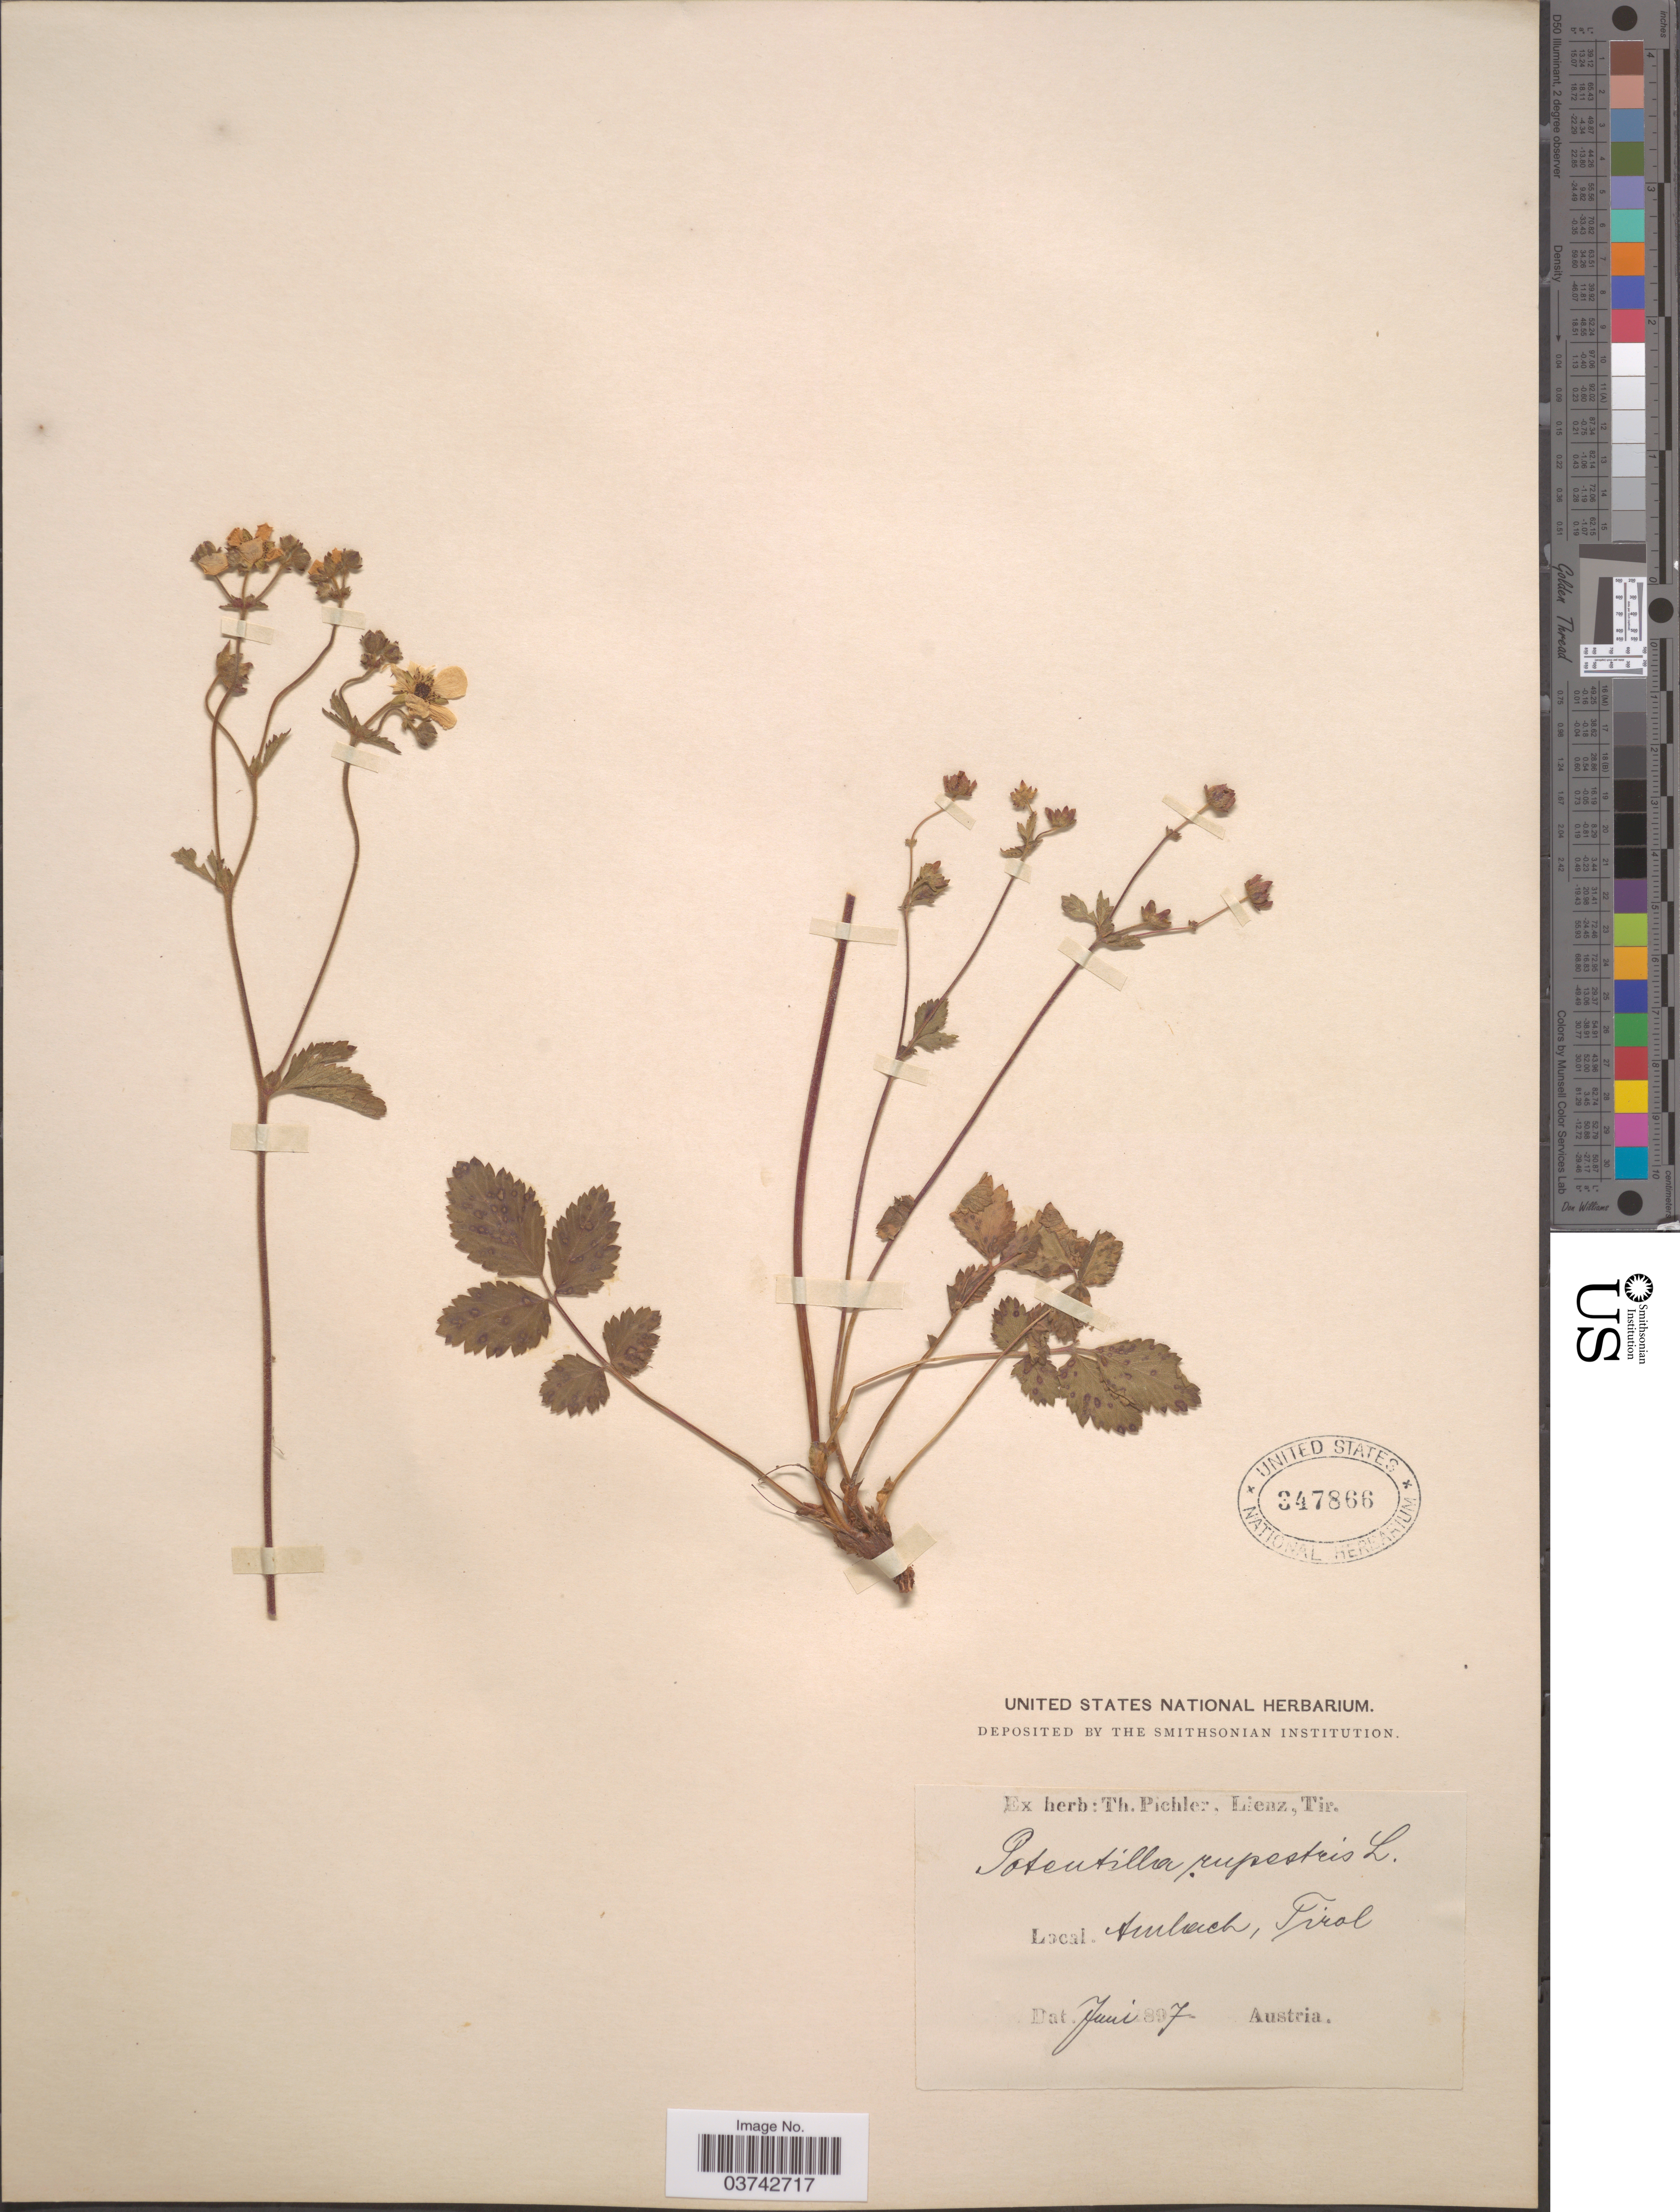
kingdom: Plantae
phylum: Tracheophyta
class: Magnoliopsida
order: Rosales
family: Rosaceae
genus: Drymocallis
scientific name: Drymocallis rupestris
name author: (L.) Soják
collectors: ex herb. T. Pichler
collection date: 1897-06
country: Austria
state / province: Tirol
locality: Ambach, Tirol.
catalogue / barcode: US 347866